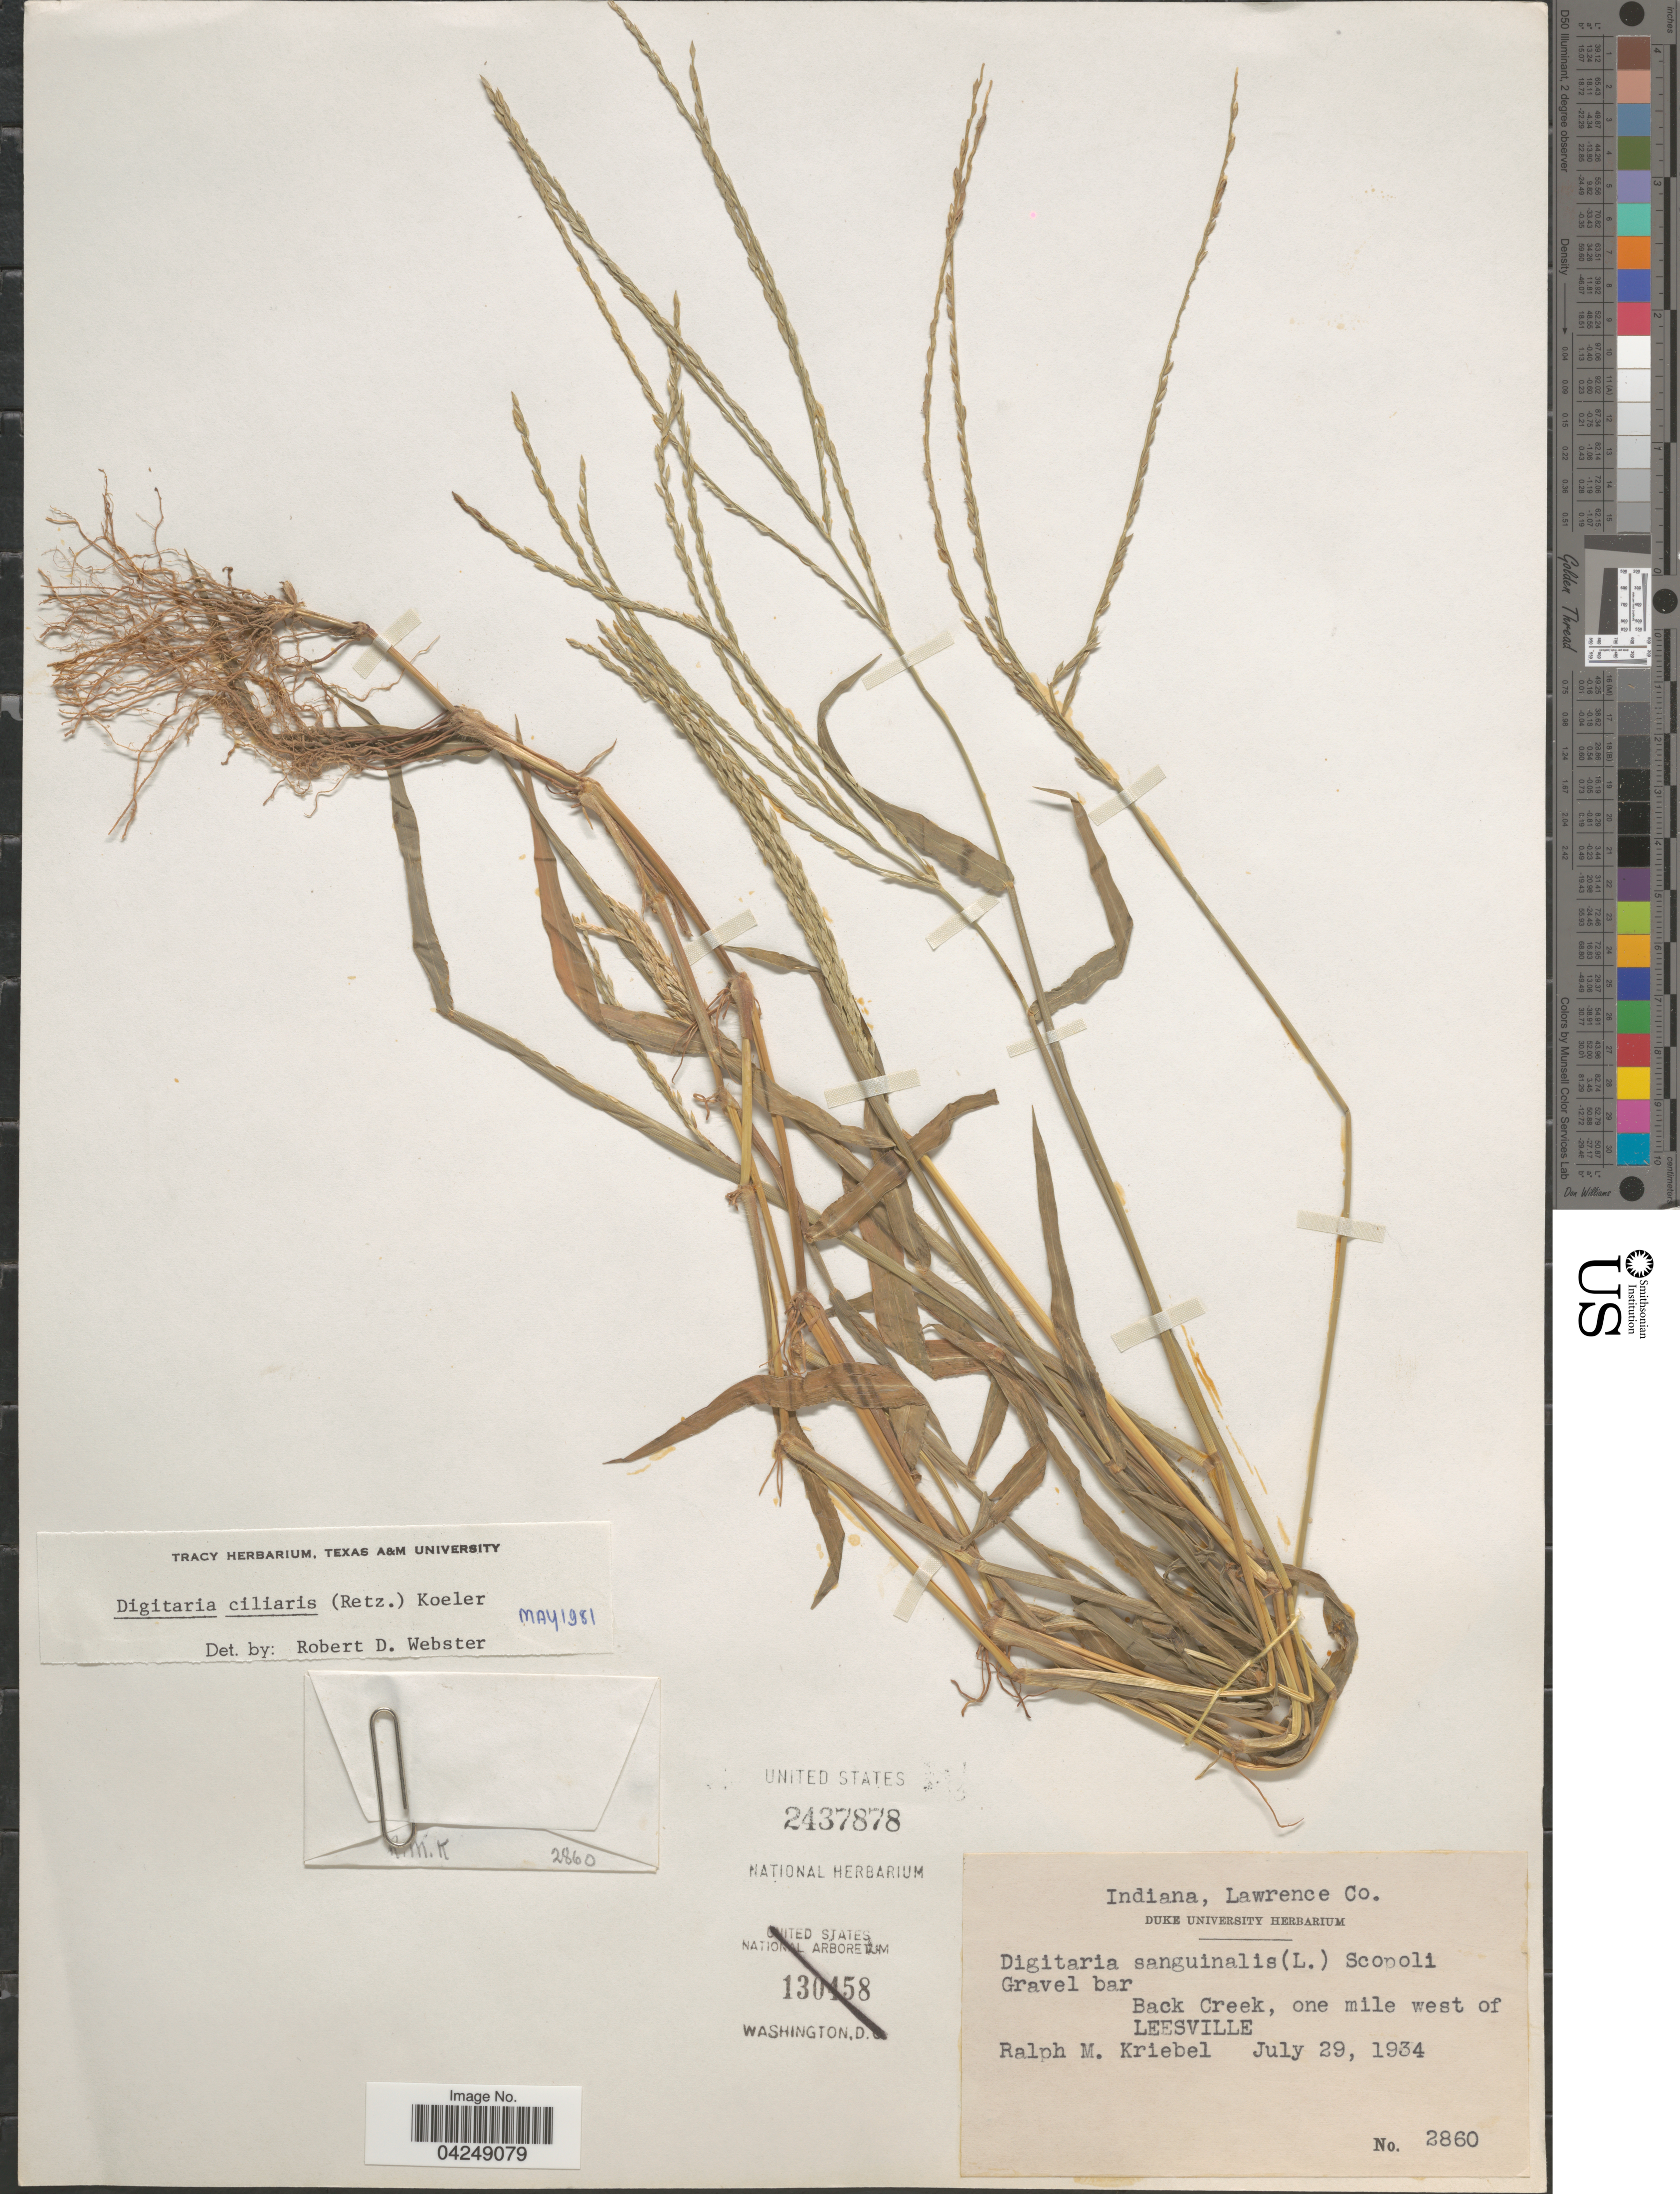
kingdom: Plantae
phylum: Tracheophyta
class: Liliopsida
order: Poales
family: Poaceae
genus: Digitaria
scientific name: Digitaria ciliaris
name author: (Retz.) Koeler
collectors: R. M. Kriebel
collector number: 2860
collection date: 1934-07-29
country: United States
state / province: Indiana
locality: Lawrence Co. Back Creek, one mile west of Leesville.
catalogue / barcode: US 2437878